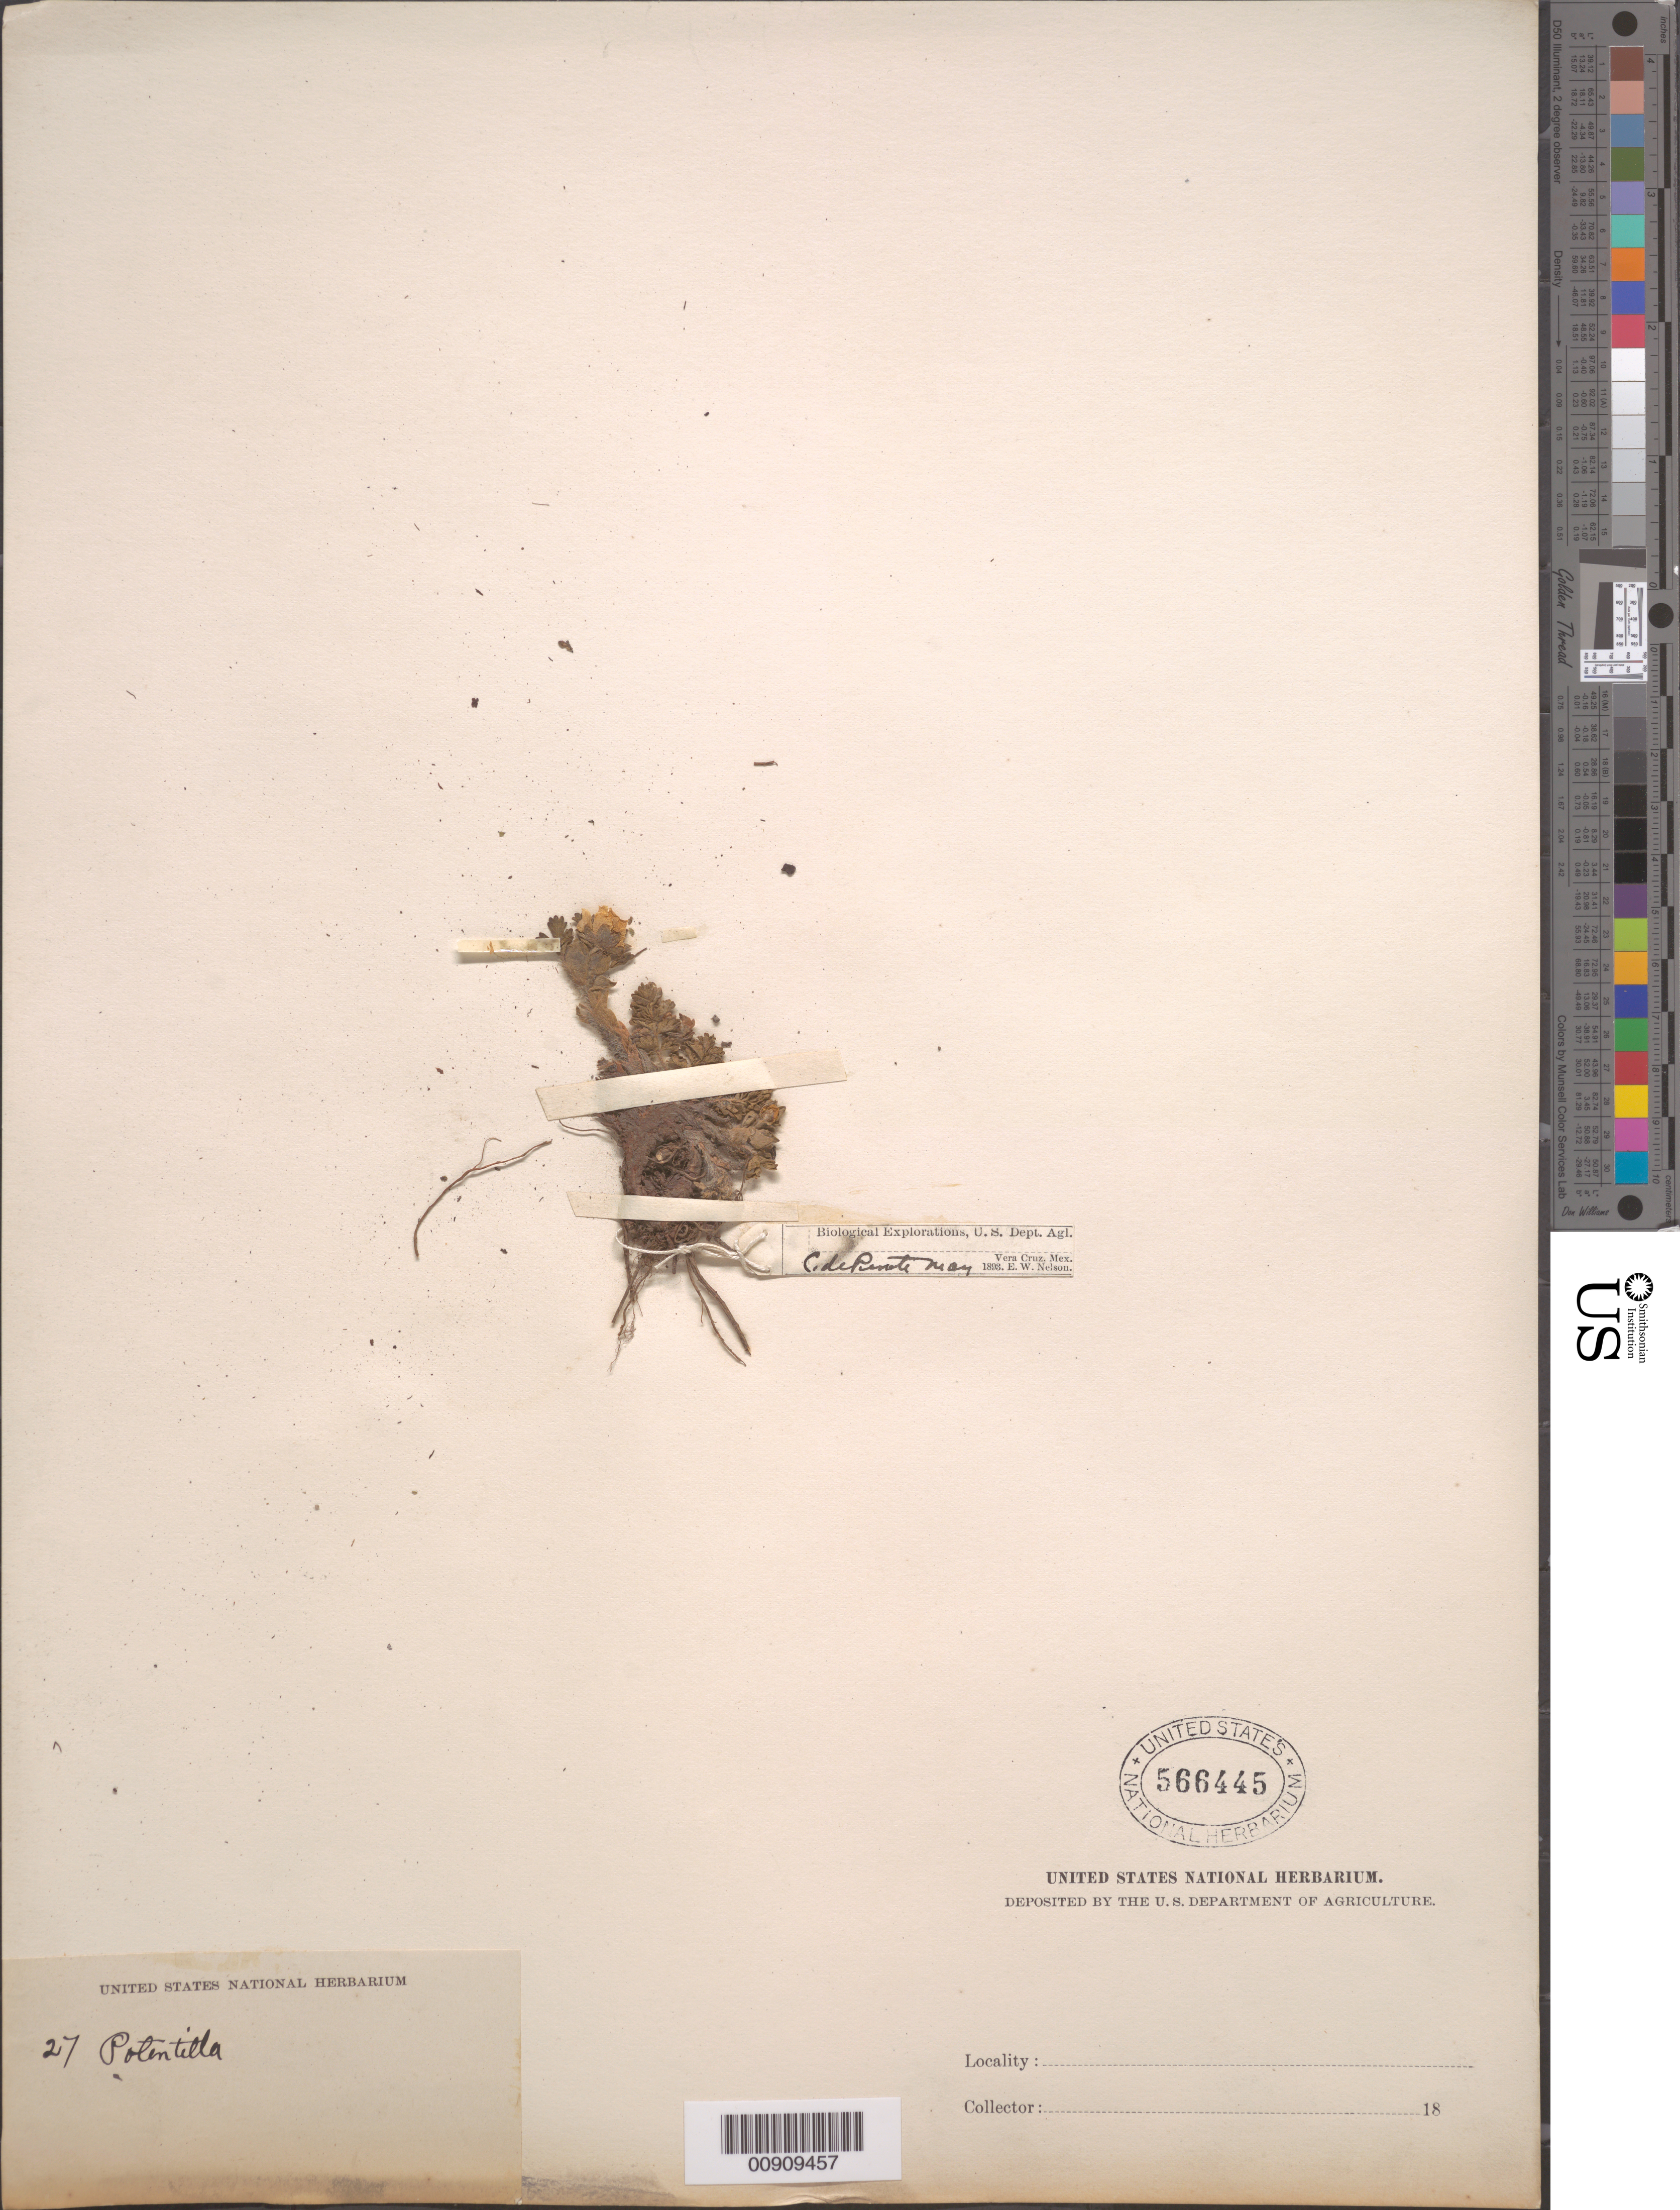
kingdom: Plantae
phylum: Tracheophyta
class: Magnoliopsida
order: Rosales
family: Rosaceae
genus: Potentilla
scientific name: Potentilla richardii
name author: Lehm.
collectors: E. W. Nelson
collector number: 27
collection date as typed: May 1893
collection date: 1893-05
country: Mexico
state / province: Veracruz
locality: C. de Perote, Veracruz.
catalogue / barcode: US 566445